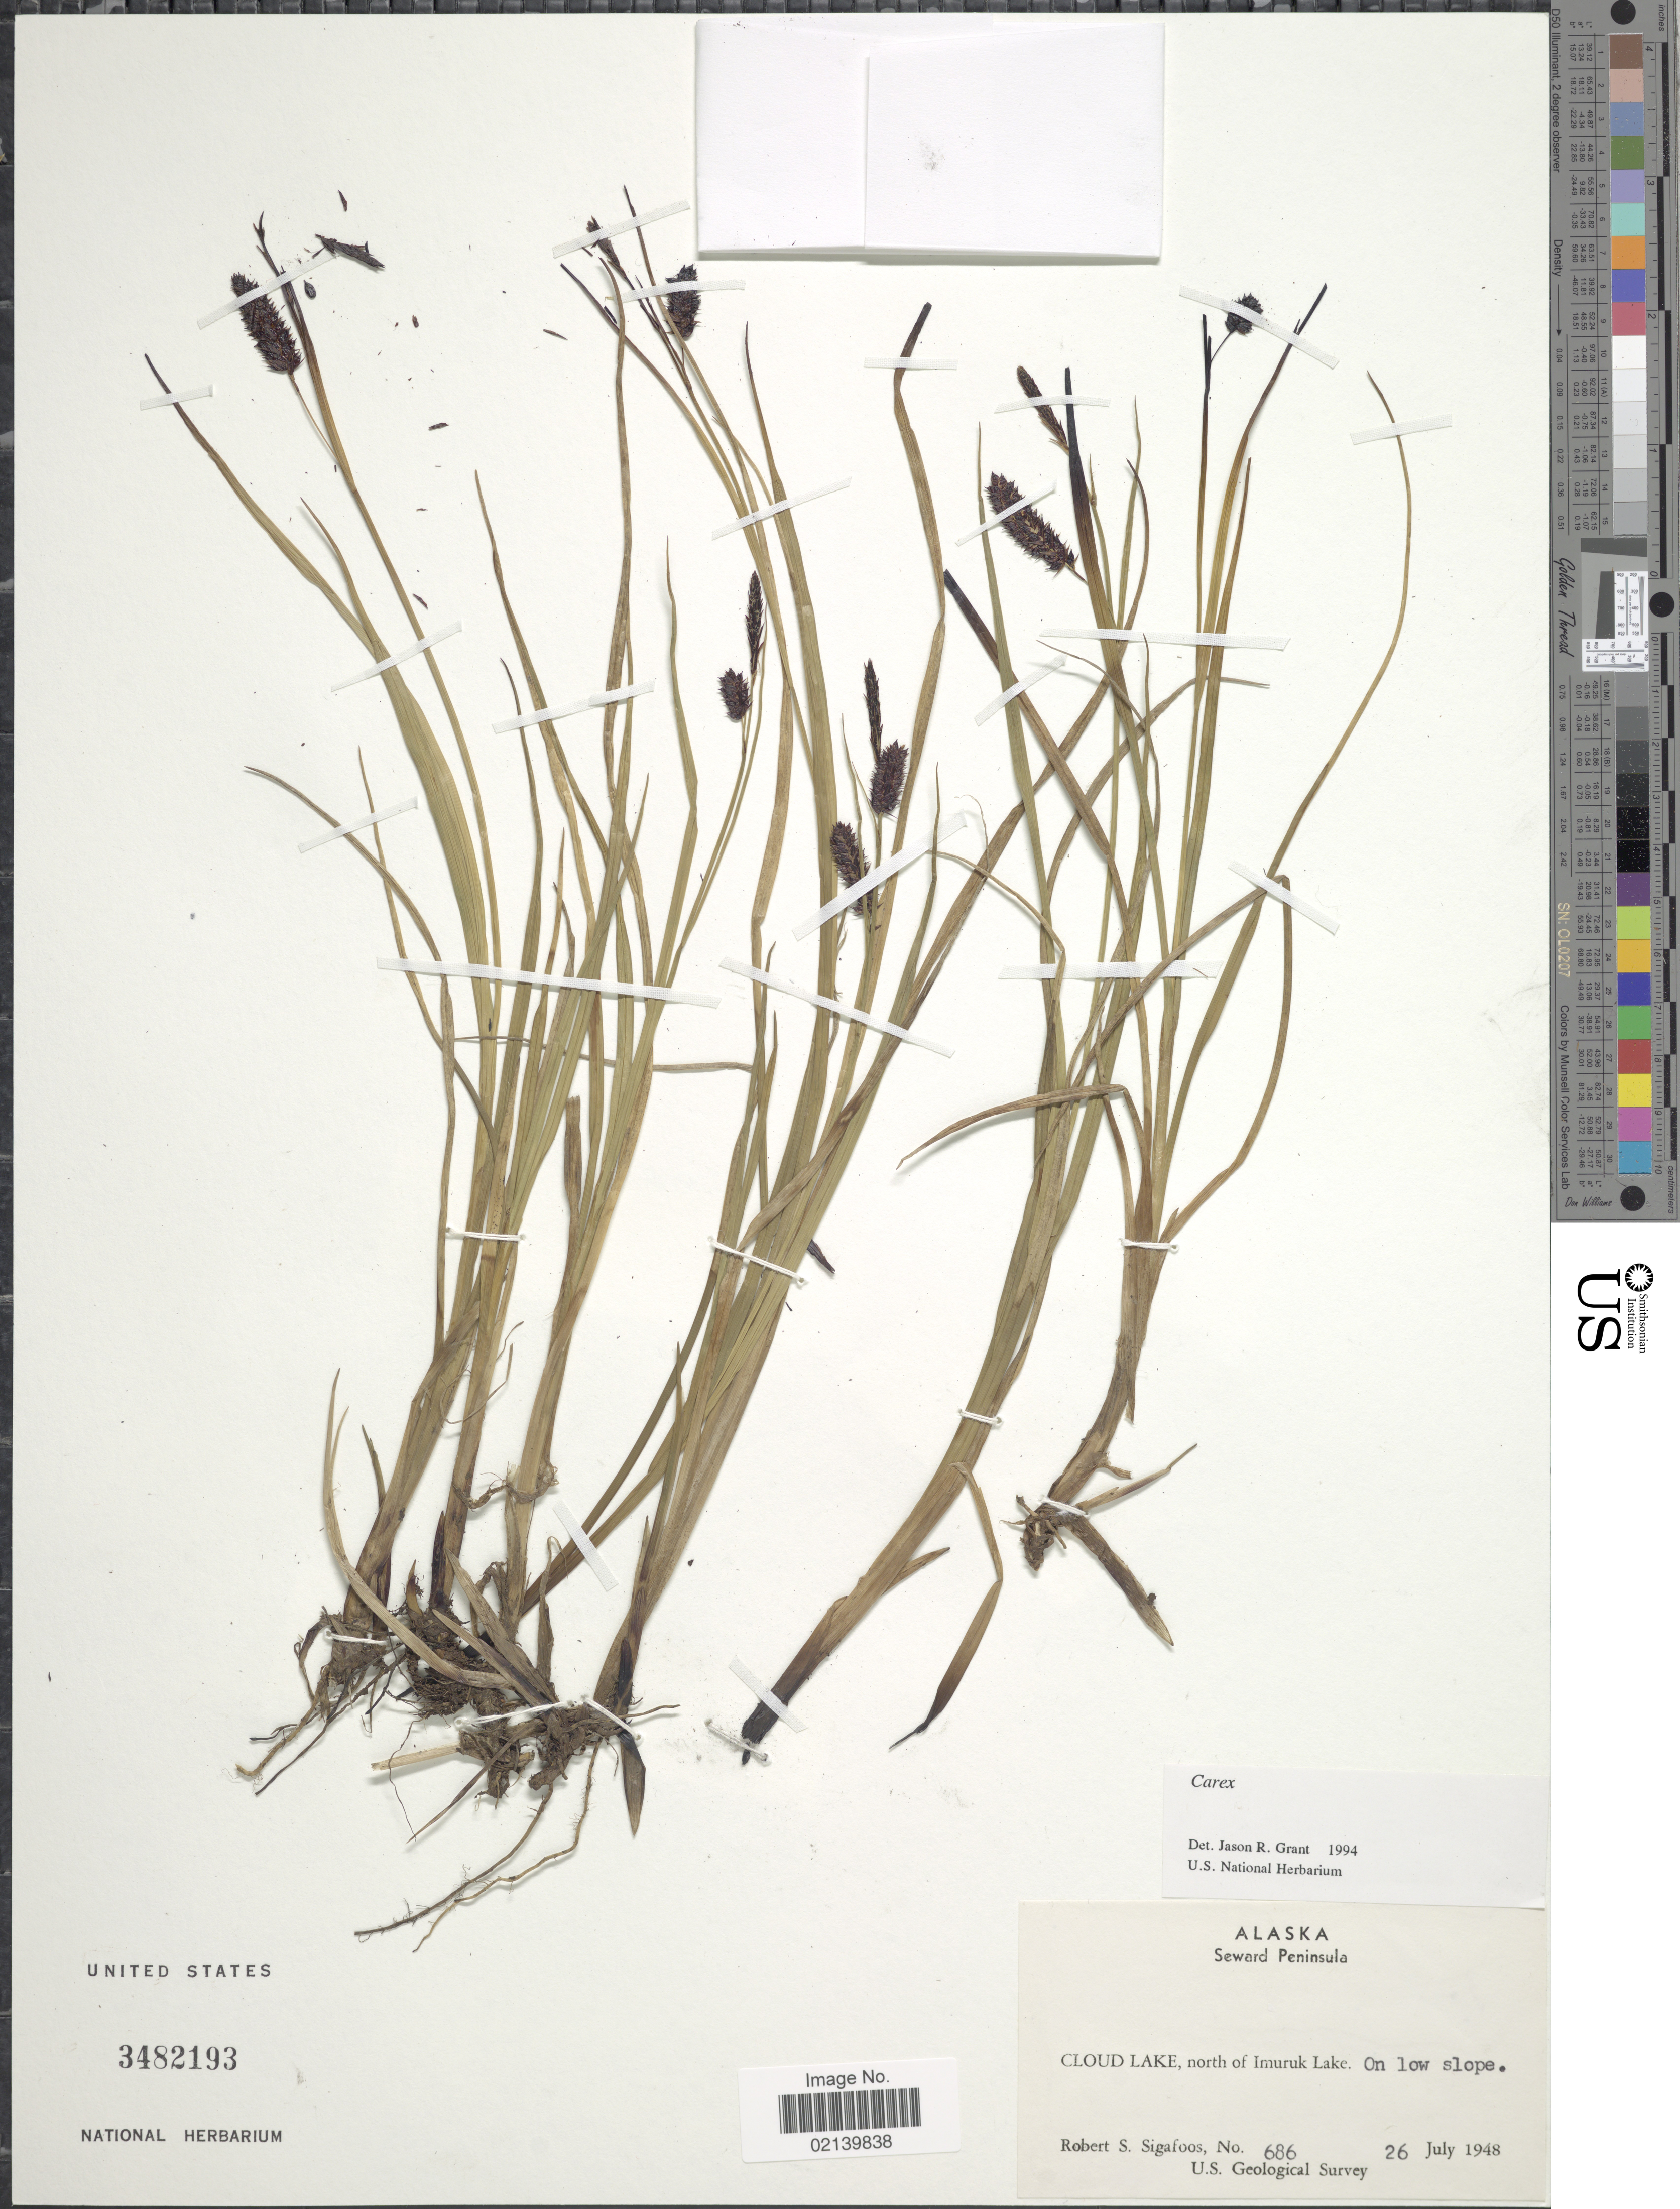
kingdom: Plantae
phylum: Tracheophyta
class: Liliopsida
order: Poales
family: Cyperaceae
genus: Carex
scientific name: Carex sp.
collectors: R. Sigafoos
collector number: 686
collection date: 1948-07-26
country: United States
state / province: Alaska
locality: Alaska, Seward Peninsula. Cloud Lake, north of Imuruk Lake. On low slope.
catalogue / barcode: US 3482193